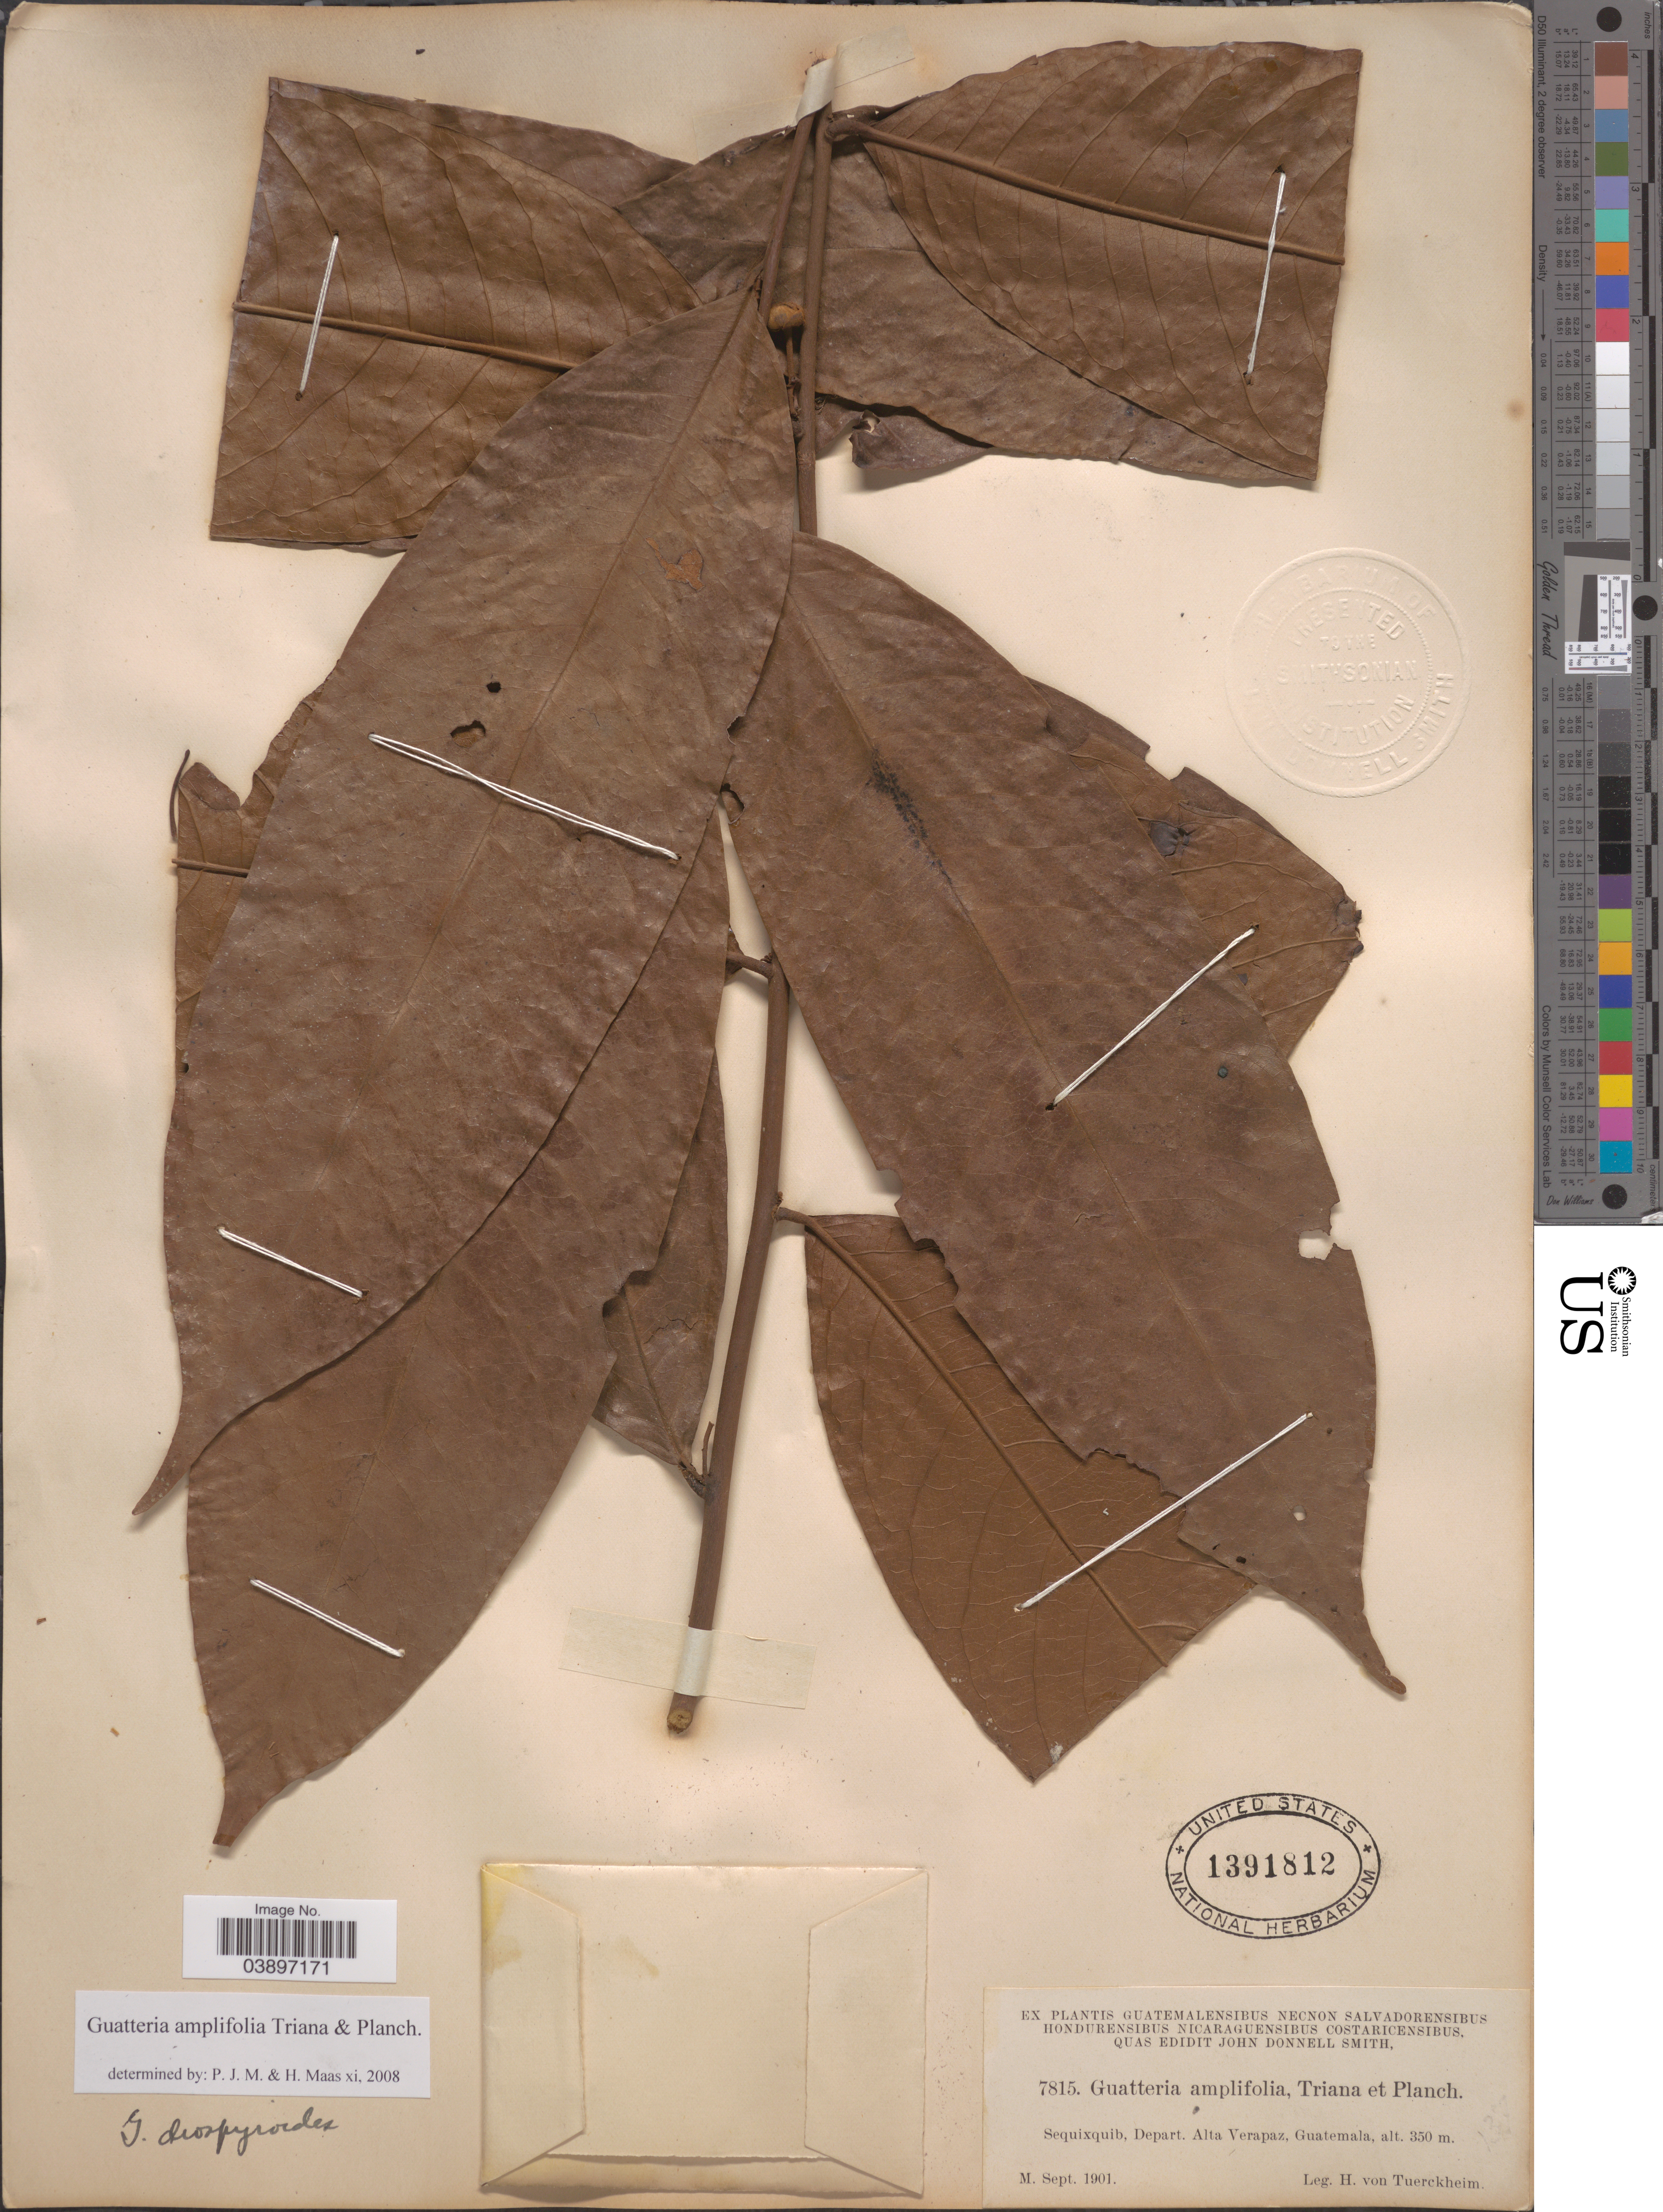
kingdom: Plantae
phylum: Tracheophyta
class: Magnoliopsida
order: Magnoliales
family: Annonaceae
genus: Guatteria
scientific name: Guatteria amplifolia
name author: Triana & Planch.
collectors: H. von Türckheim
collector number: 7815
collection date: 1901-09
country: Guatemala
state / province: Alta Verapaz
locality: Sequixquib, Depart. Alta Verapaz.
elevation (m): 350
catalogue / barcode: US 1391812